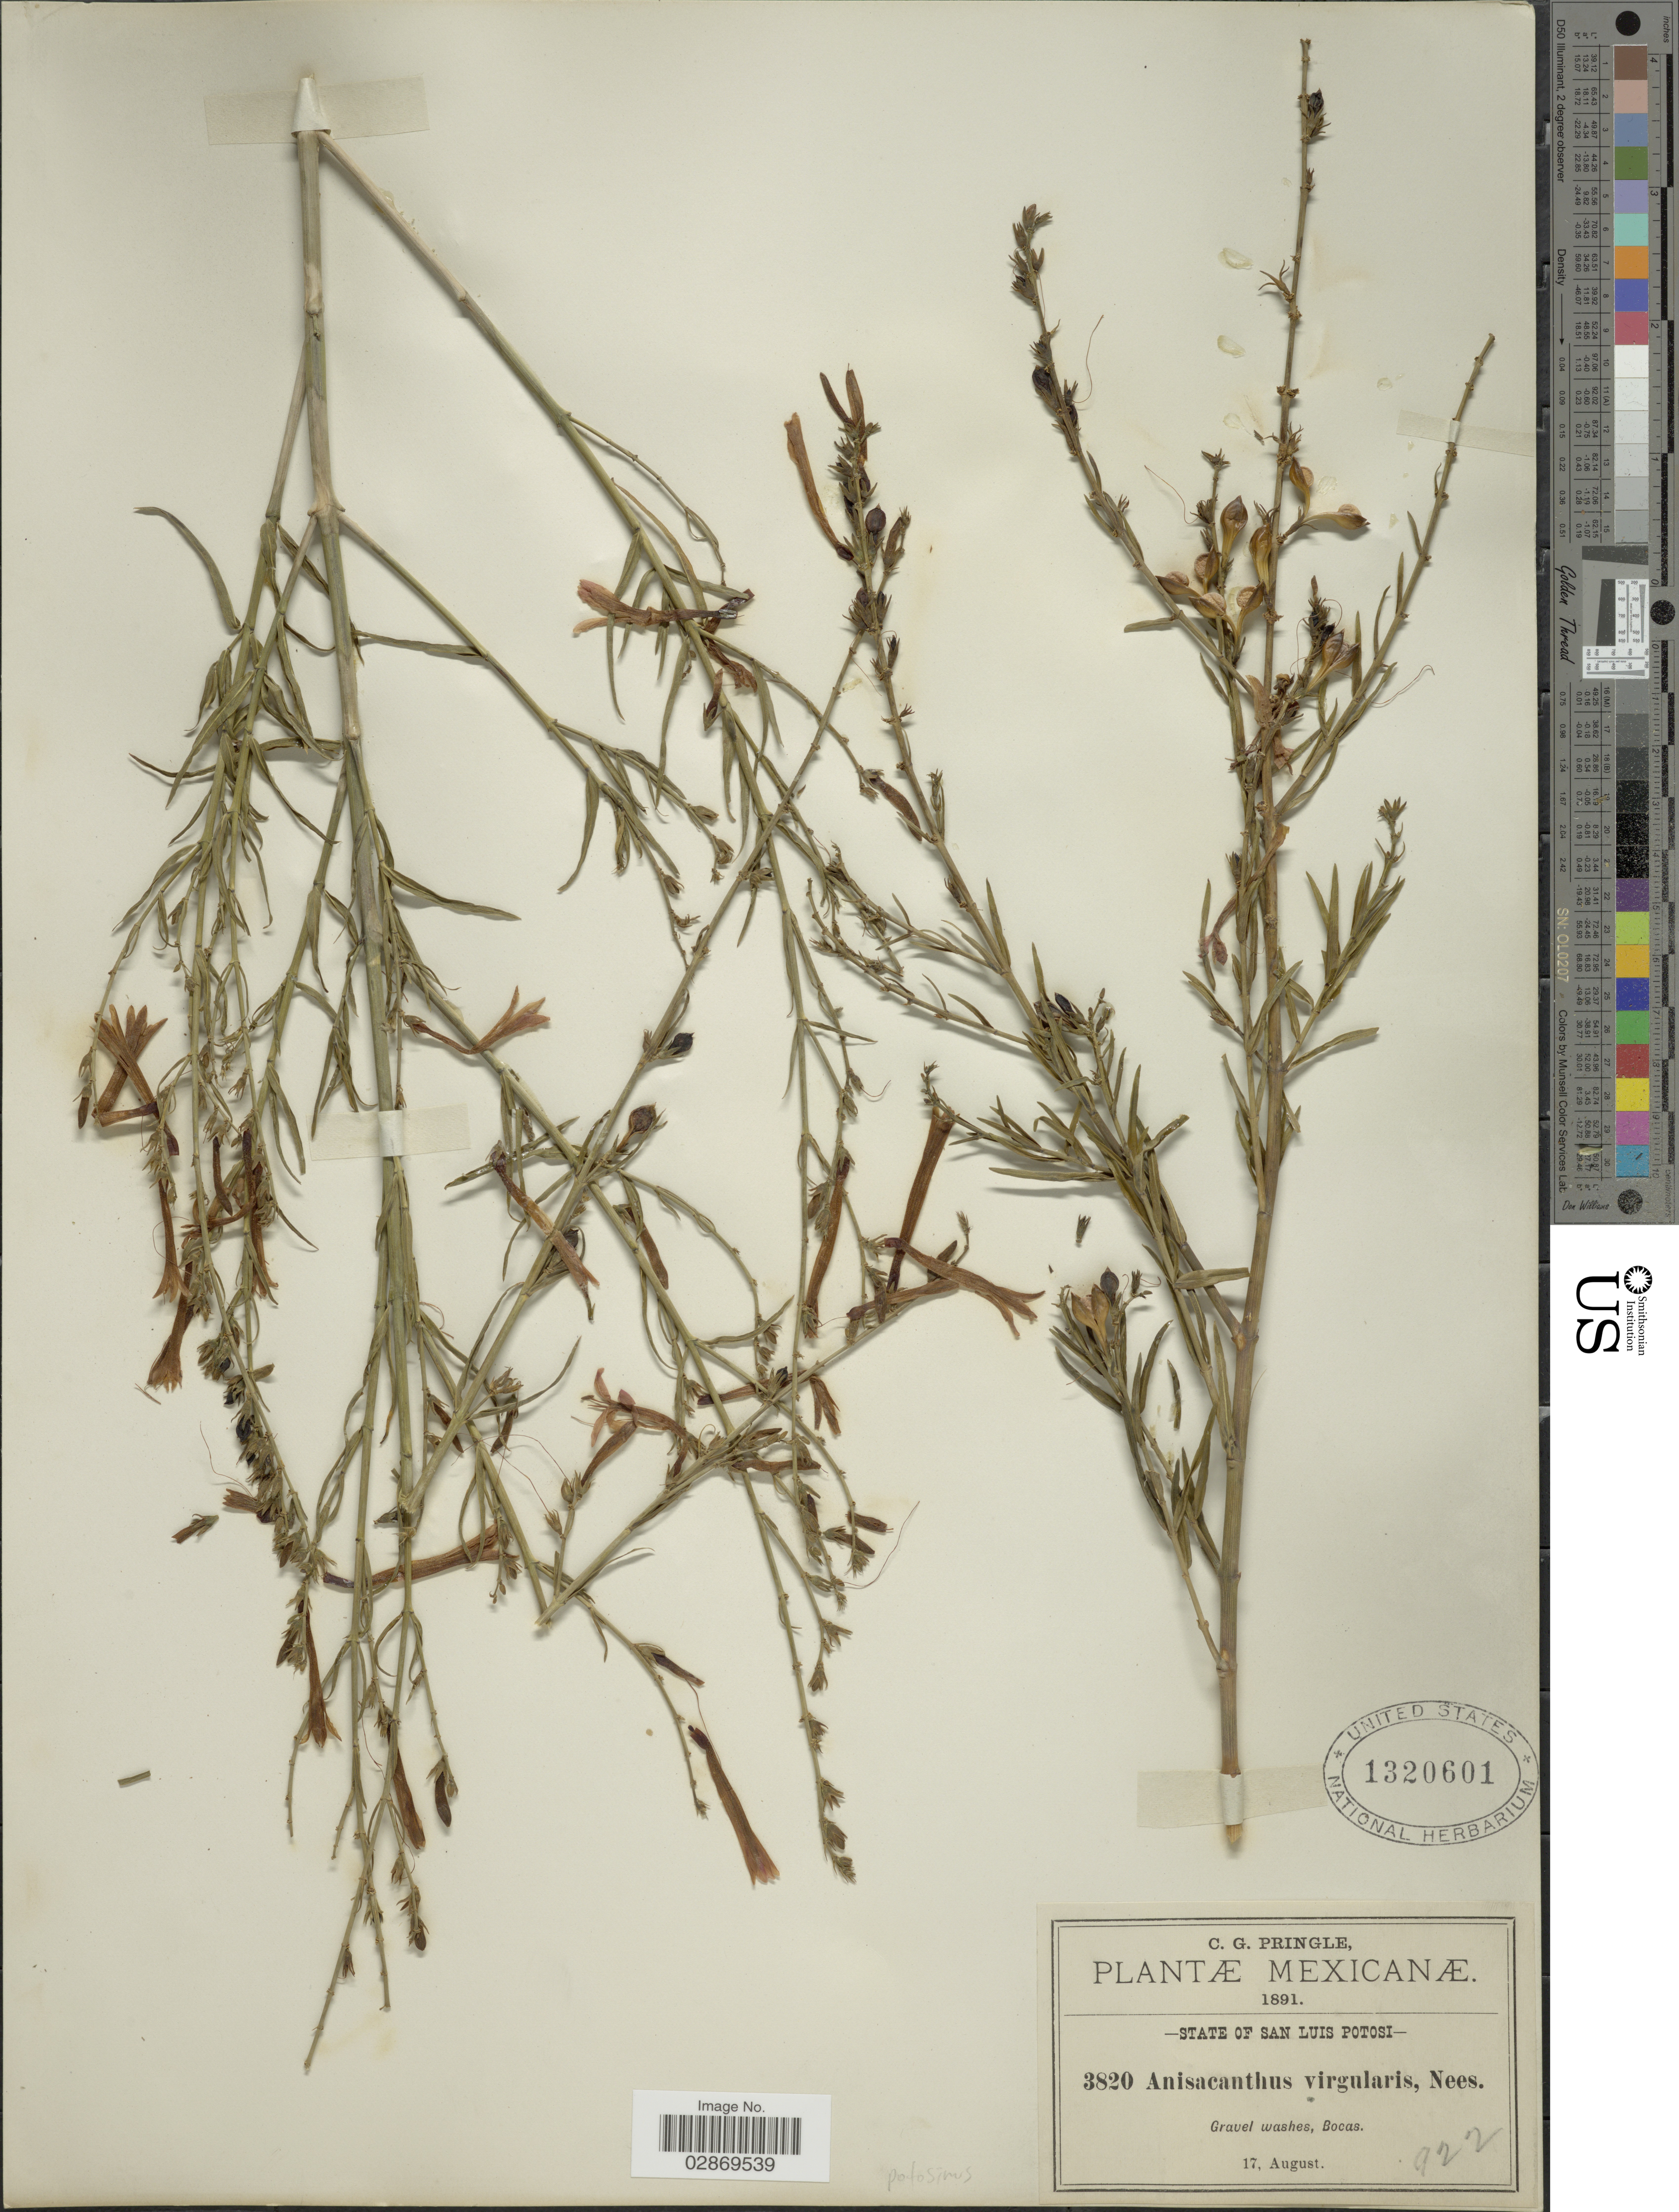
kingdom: Plantae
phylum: Tracheophyta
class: Magnoliopsida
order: Lamiales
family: Acanthaceae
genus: Anisacanthus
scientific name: Anisacanthus quadrifidus var. potosinus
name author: Henrickson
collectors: C. G. Pringle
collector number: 3820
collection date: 1891-08-17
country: Mexico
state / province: San Luis Potosí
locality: Gravel washes, Bocas.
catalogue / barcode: US 1320601